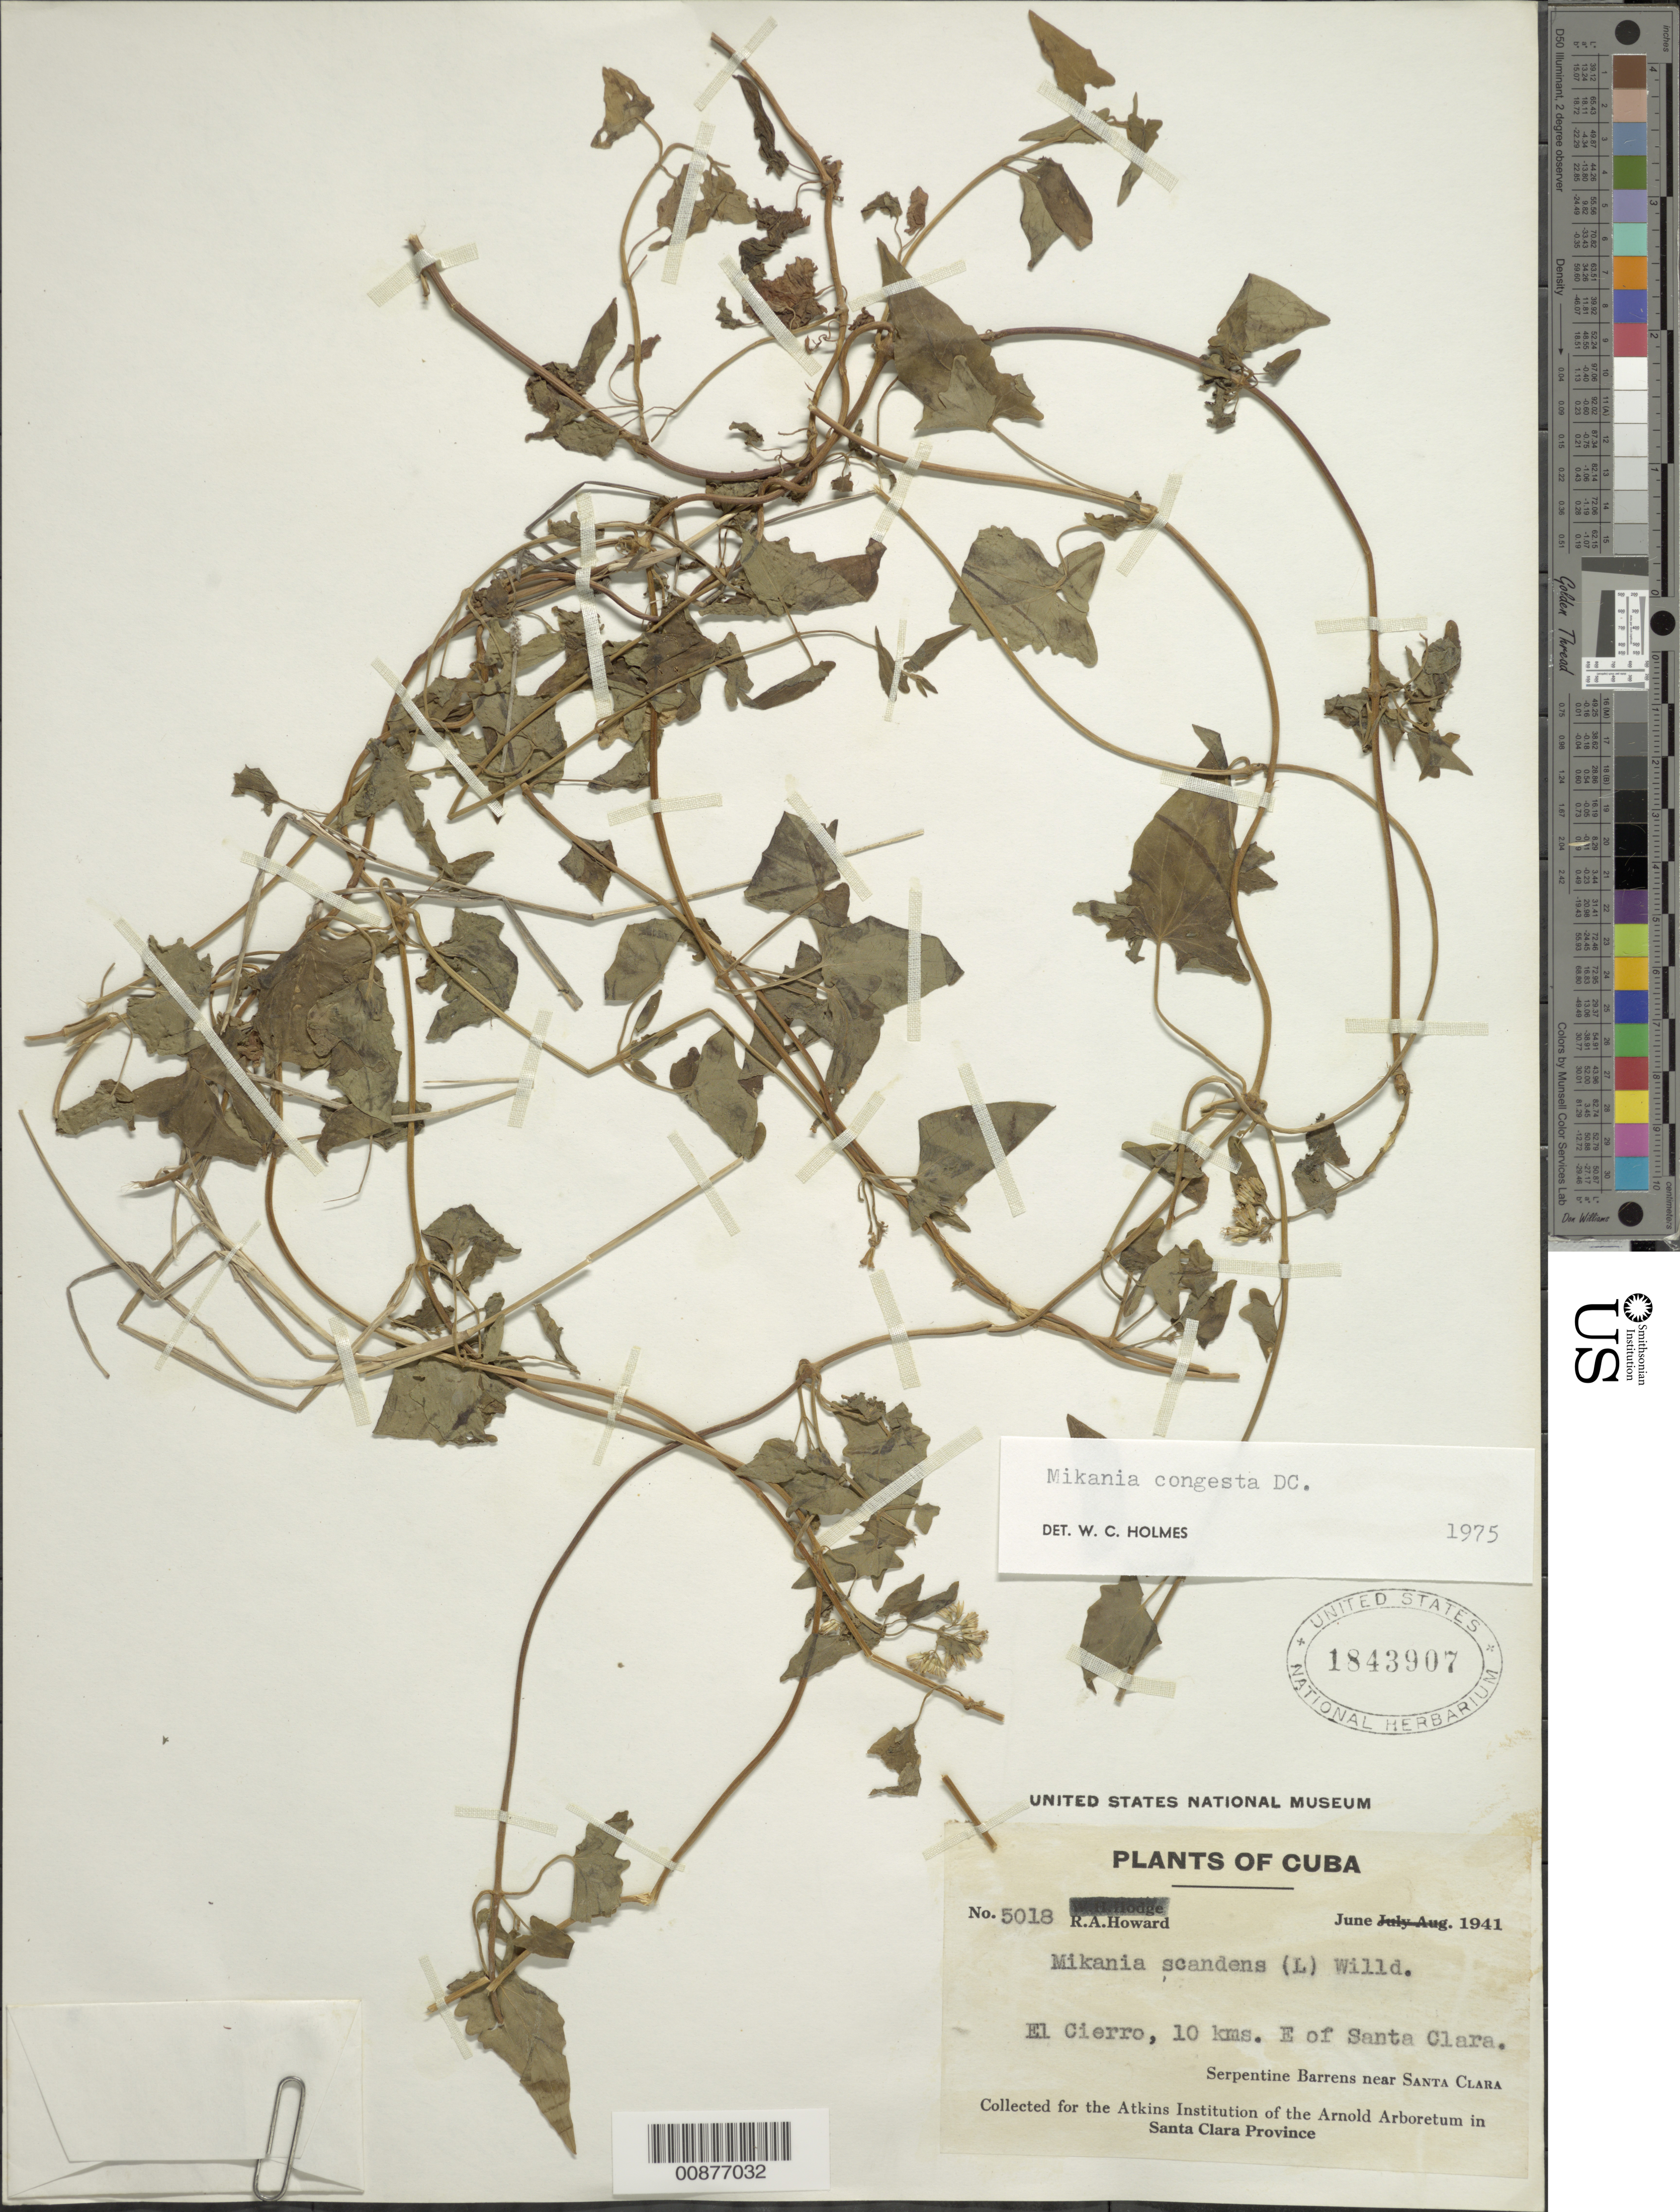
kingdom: Plantae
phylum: Tracheophyta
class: Magnoliopsida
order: Asterales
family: Asteraceae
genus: Mikania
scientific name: Mikania congesta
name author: DC.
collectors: R. A. Howard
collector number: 5018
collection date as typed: Jun 1941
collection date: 1941-06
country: Cuba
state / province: Las Villas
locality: El Cierro, 10 km E of Santa Clara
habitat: Serpentine barrens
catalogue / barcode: US 1843907